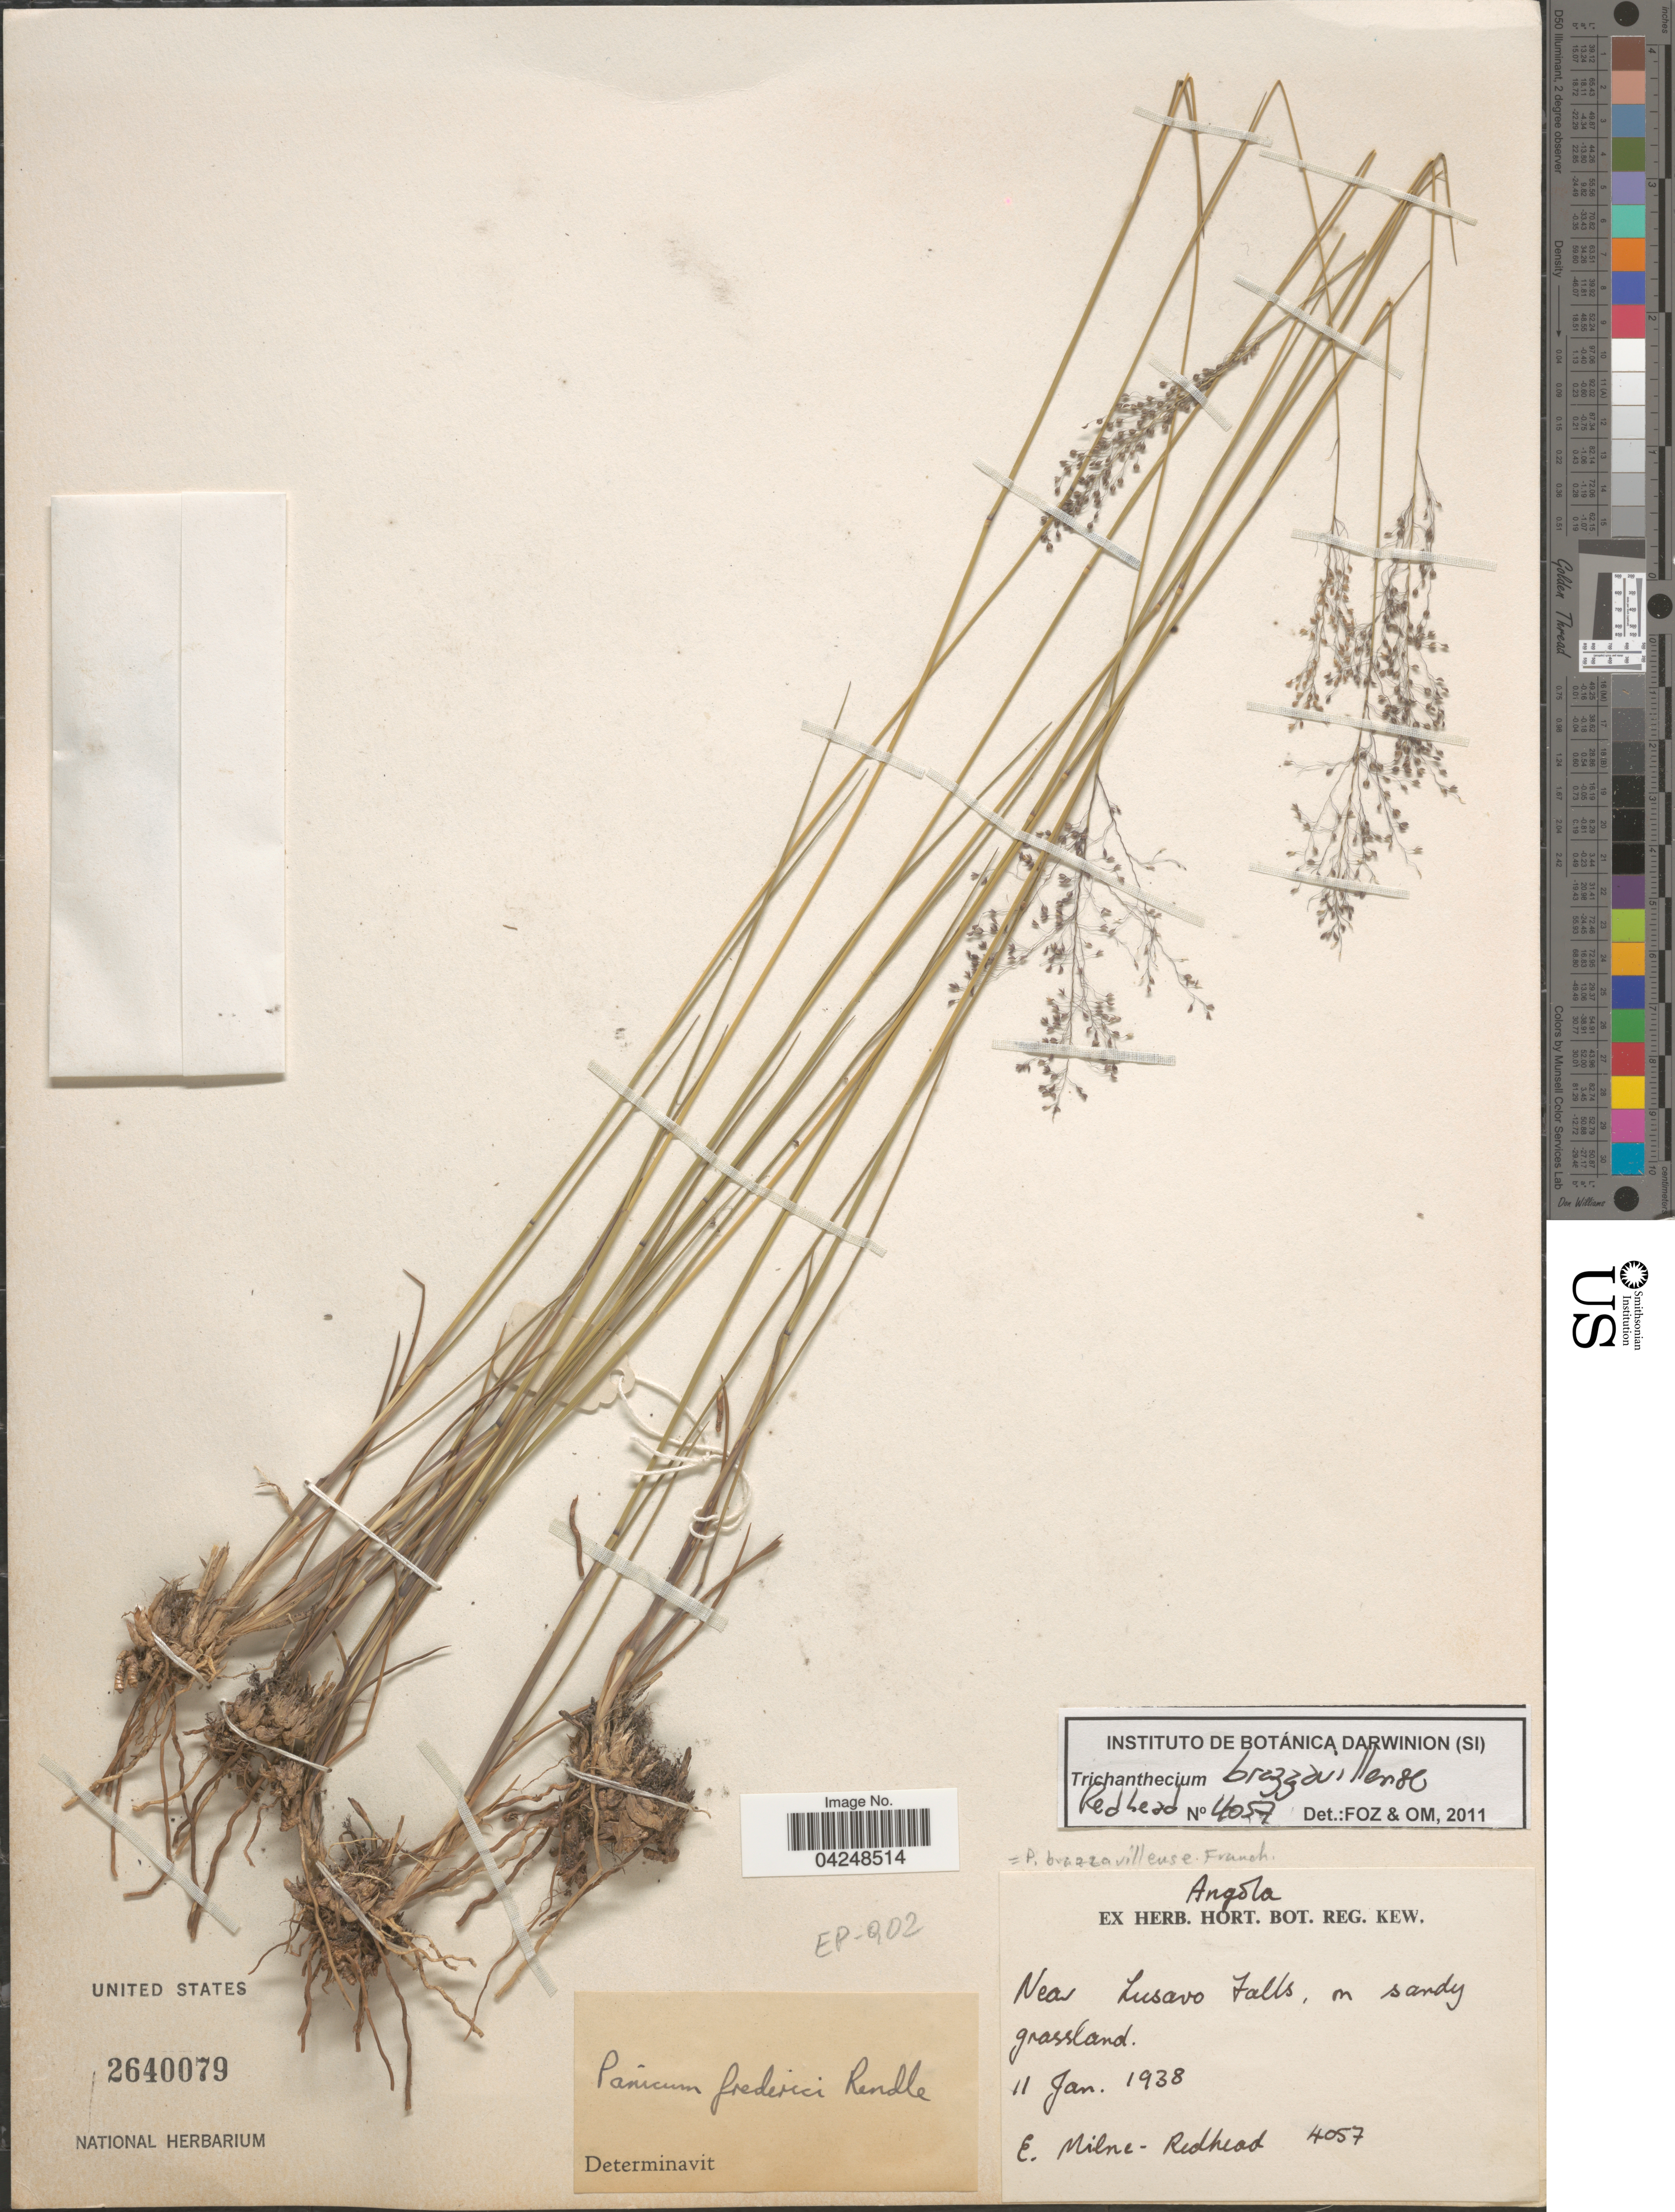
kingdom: Plantae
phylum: Tracheophyta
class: Liliopsida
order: Poales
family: Poaceae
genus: Trichanthecium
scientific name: Trichanthecium brazzavillense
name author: (Franch.) Zuloaga & Morrone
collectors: E. W. Milne-Redhead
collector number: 4057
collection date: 1938-01-11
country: Angola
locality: Near Lusavo Falls.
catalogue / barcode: US 2640079